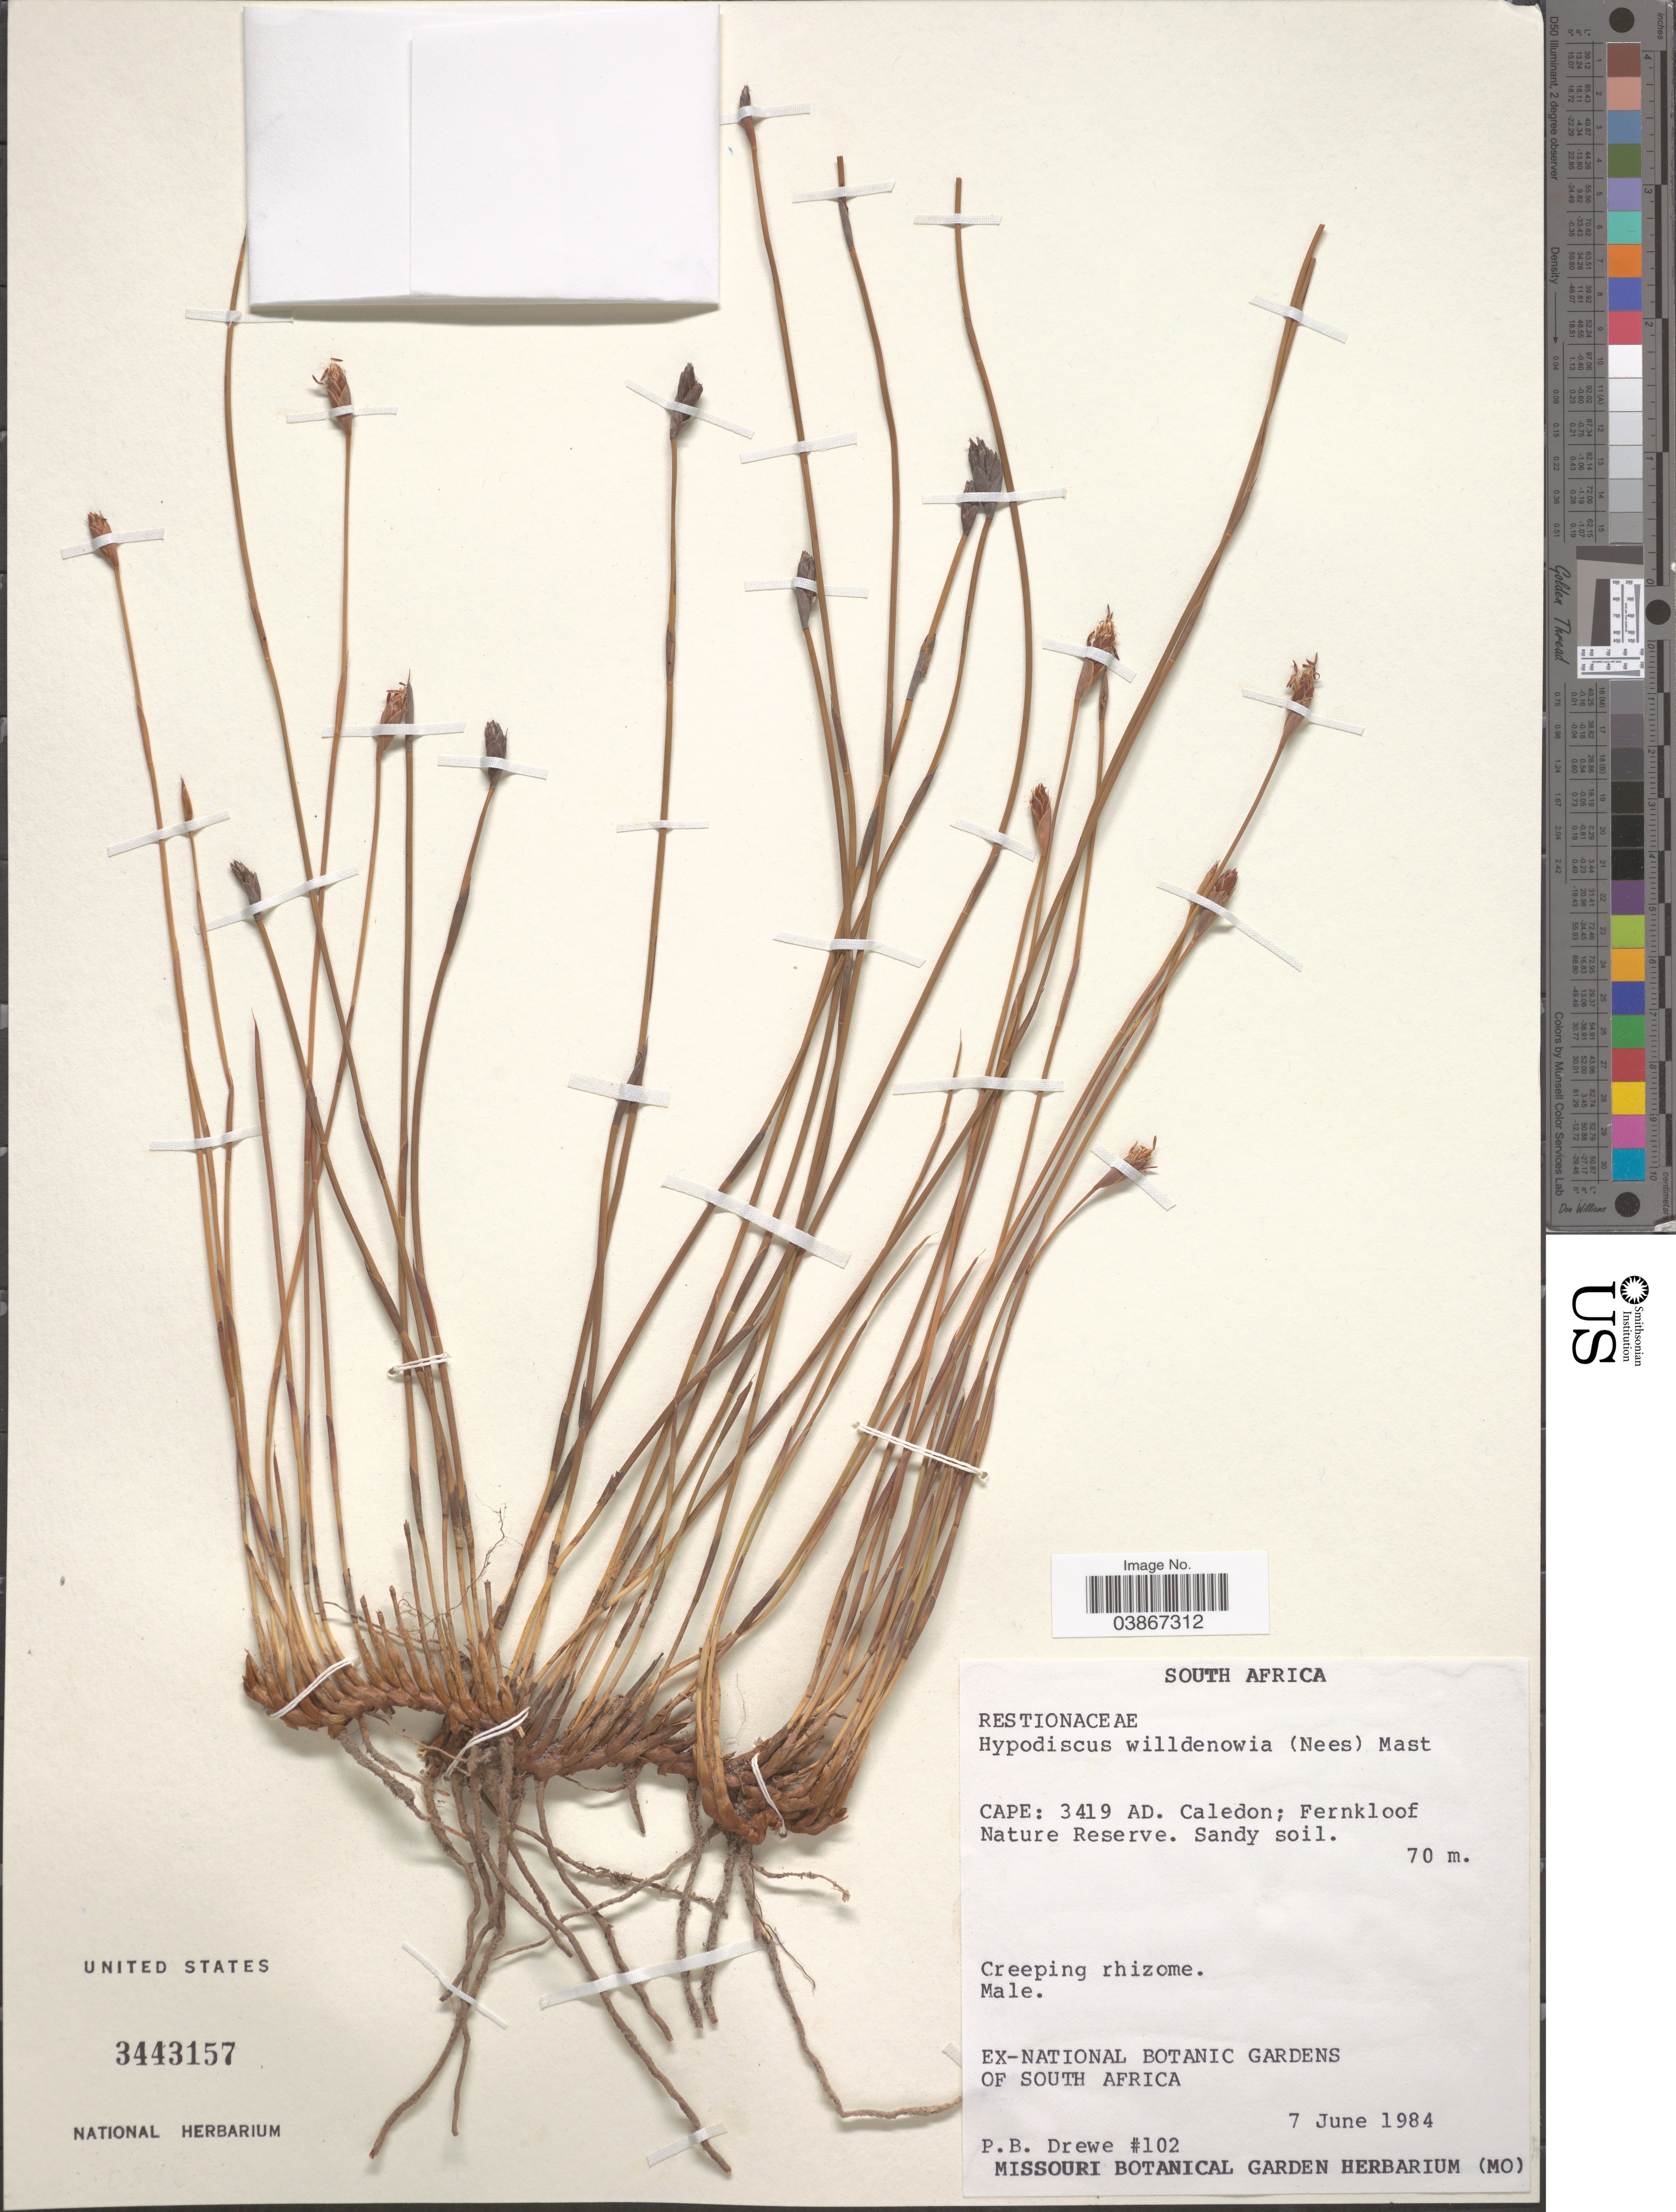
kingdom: Plantae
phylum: Tracheophyta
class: Liliopsida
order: Poales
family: Restionaceae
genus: Hypodiscus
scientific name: Hypodiscus willdenowia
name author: (Nees) Mast.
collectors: P. Drewe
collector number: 102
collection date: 1984-06-07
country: South Africa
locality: Cape: 3419 AD. Caldeon; Fernkloof Nature Reserve.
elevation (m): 70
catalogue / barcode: US 3443157